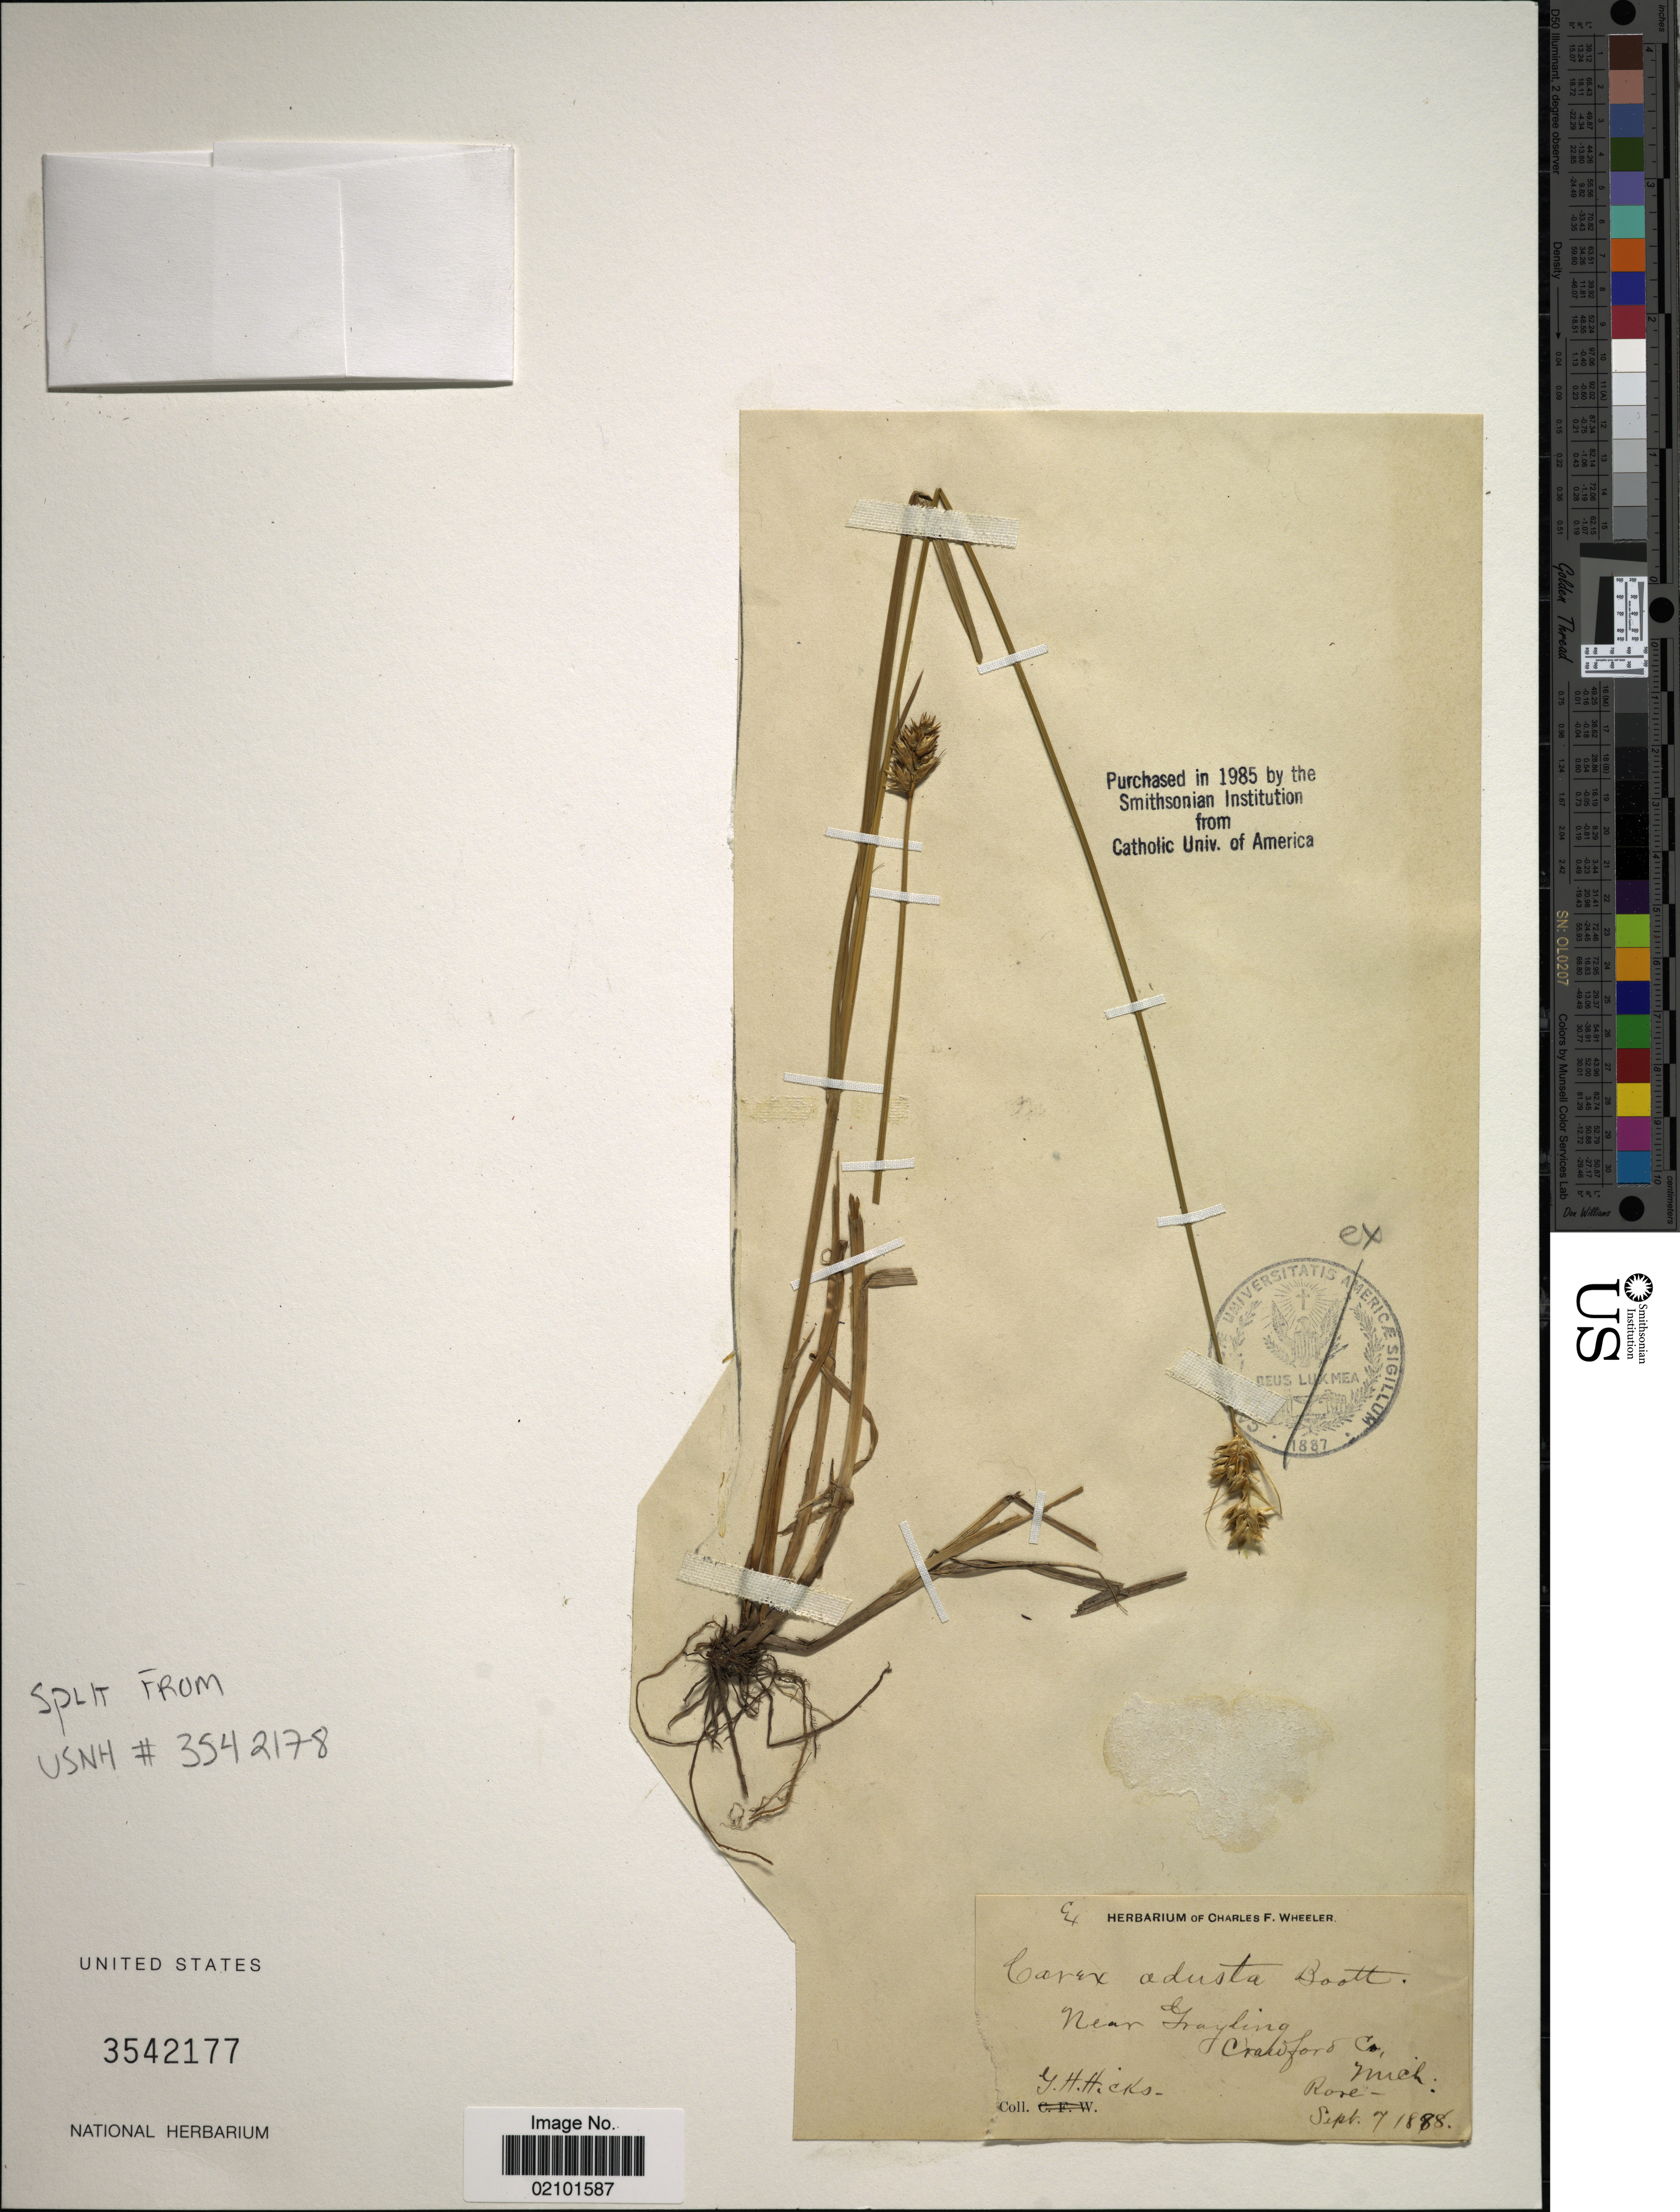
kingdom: Plantae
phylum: Tracheophyta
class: Liliopsida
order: Poales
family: Cyperaceae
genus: Carex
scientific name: Carex adusta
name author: Boott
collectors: G. Hicks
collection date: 1888-09-07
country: United States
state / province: Michigan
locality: Near Grayling Crawford Co.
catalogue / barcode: US 3542177